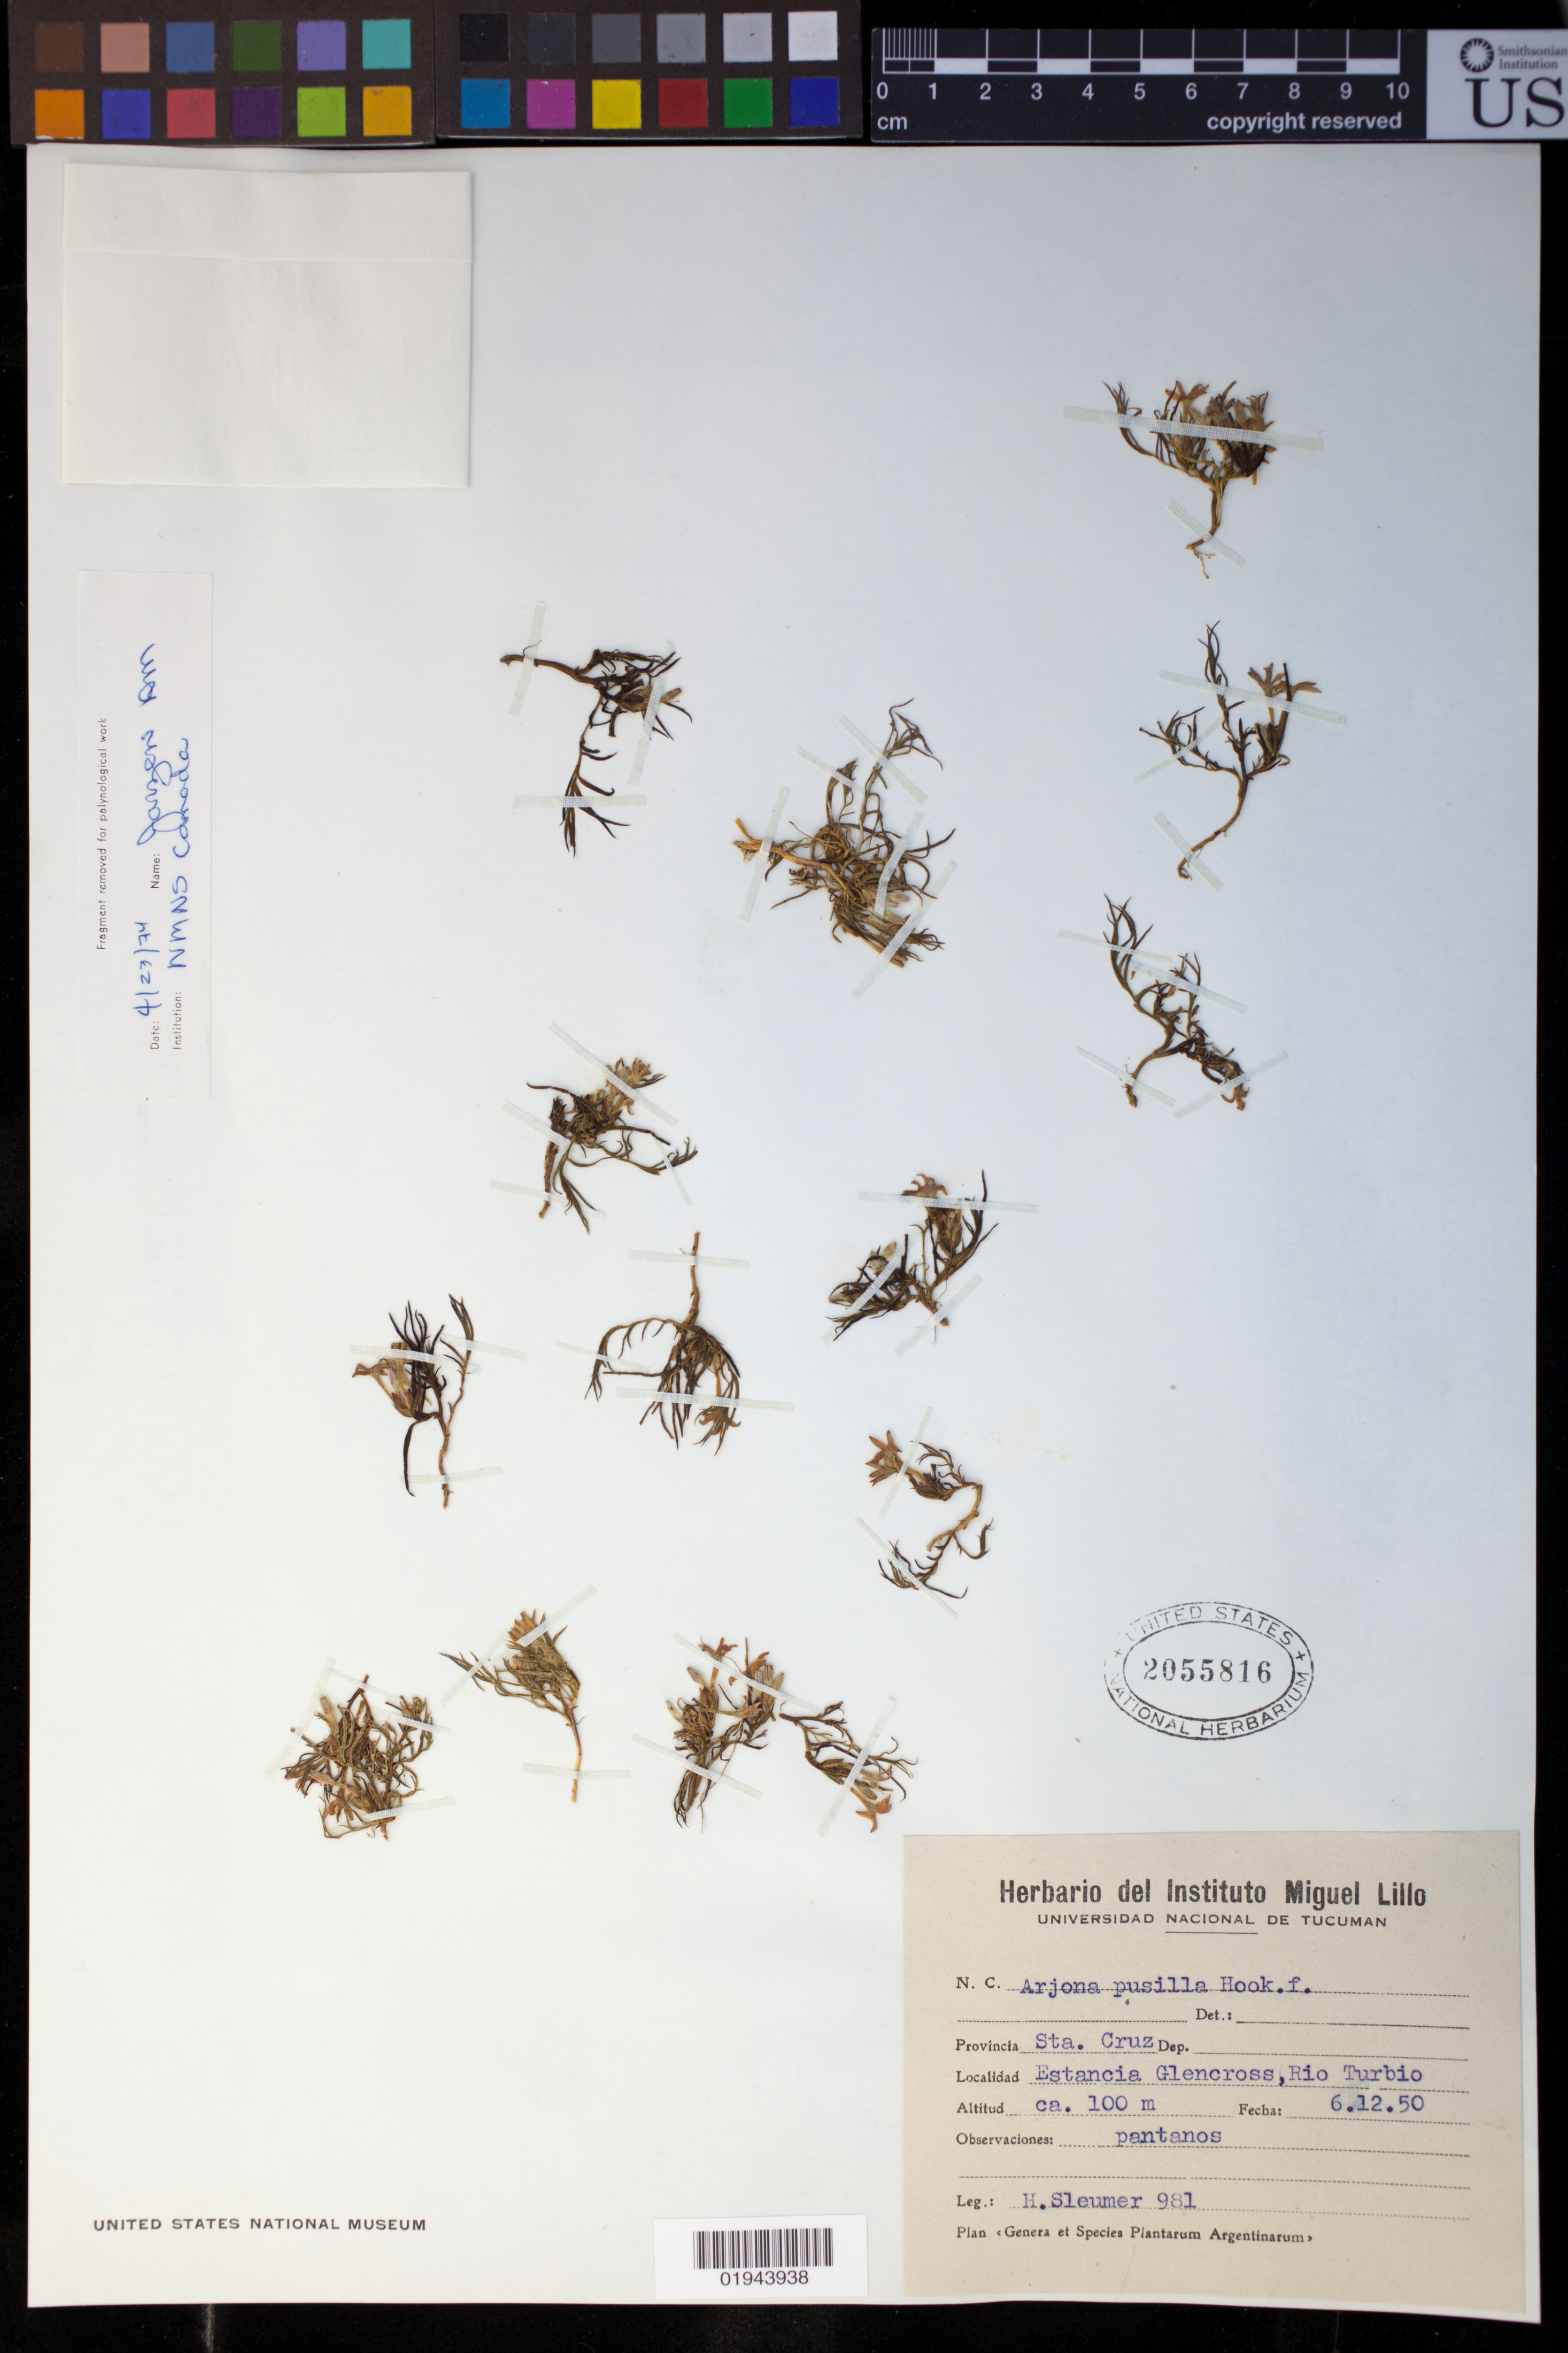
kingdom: Plantae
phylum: Tracheophyta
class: Magnoliopsida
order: Santalales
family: Schoepfiaceae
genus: Arjona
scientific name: Arjona pusilla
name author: Hook. f.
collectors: H. O. Sleumer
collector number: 981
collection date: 1950-12-06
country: Argentina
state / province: Santa Cruz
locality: Estancia Glencross, Rio Turbio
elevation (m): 100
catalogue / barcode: US 2055816